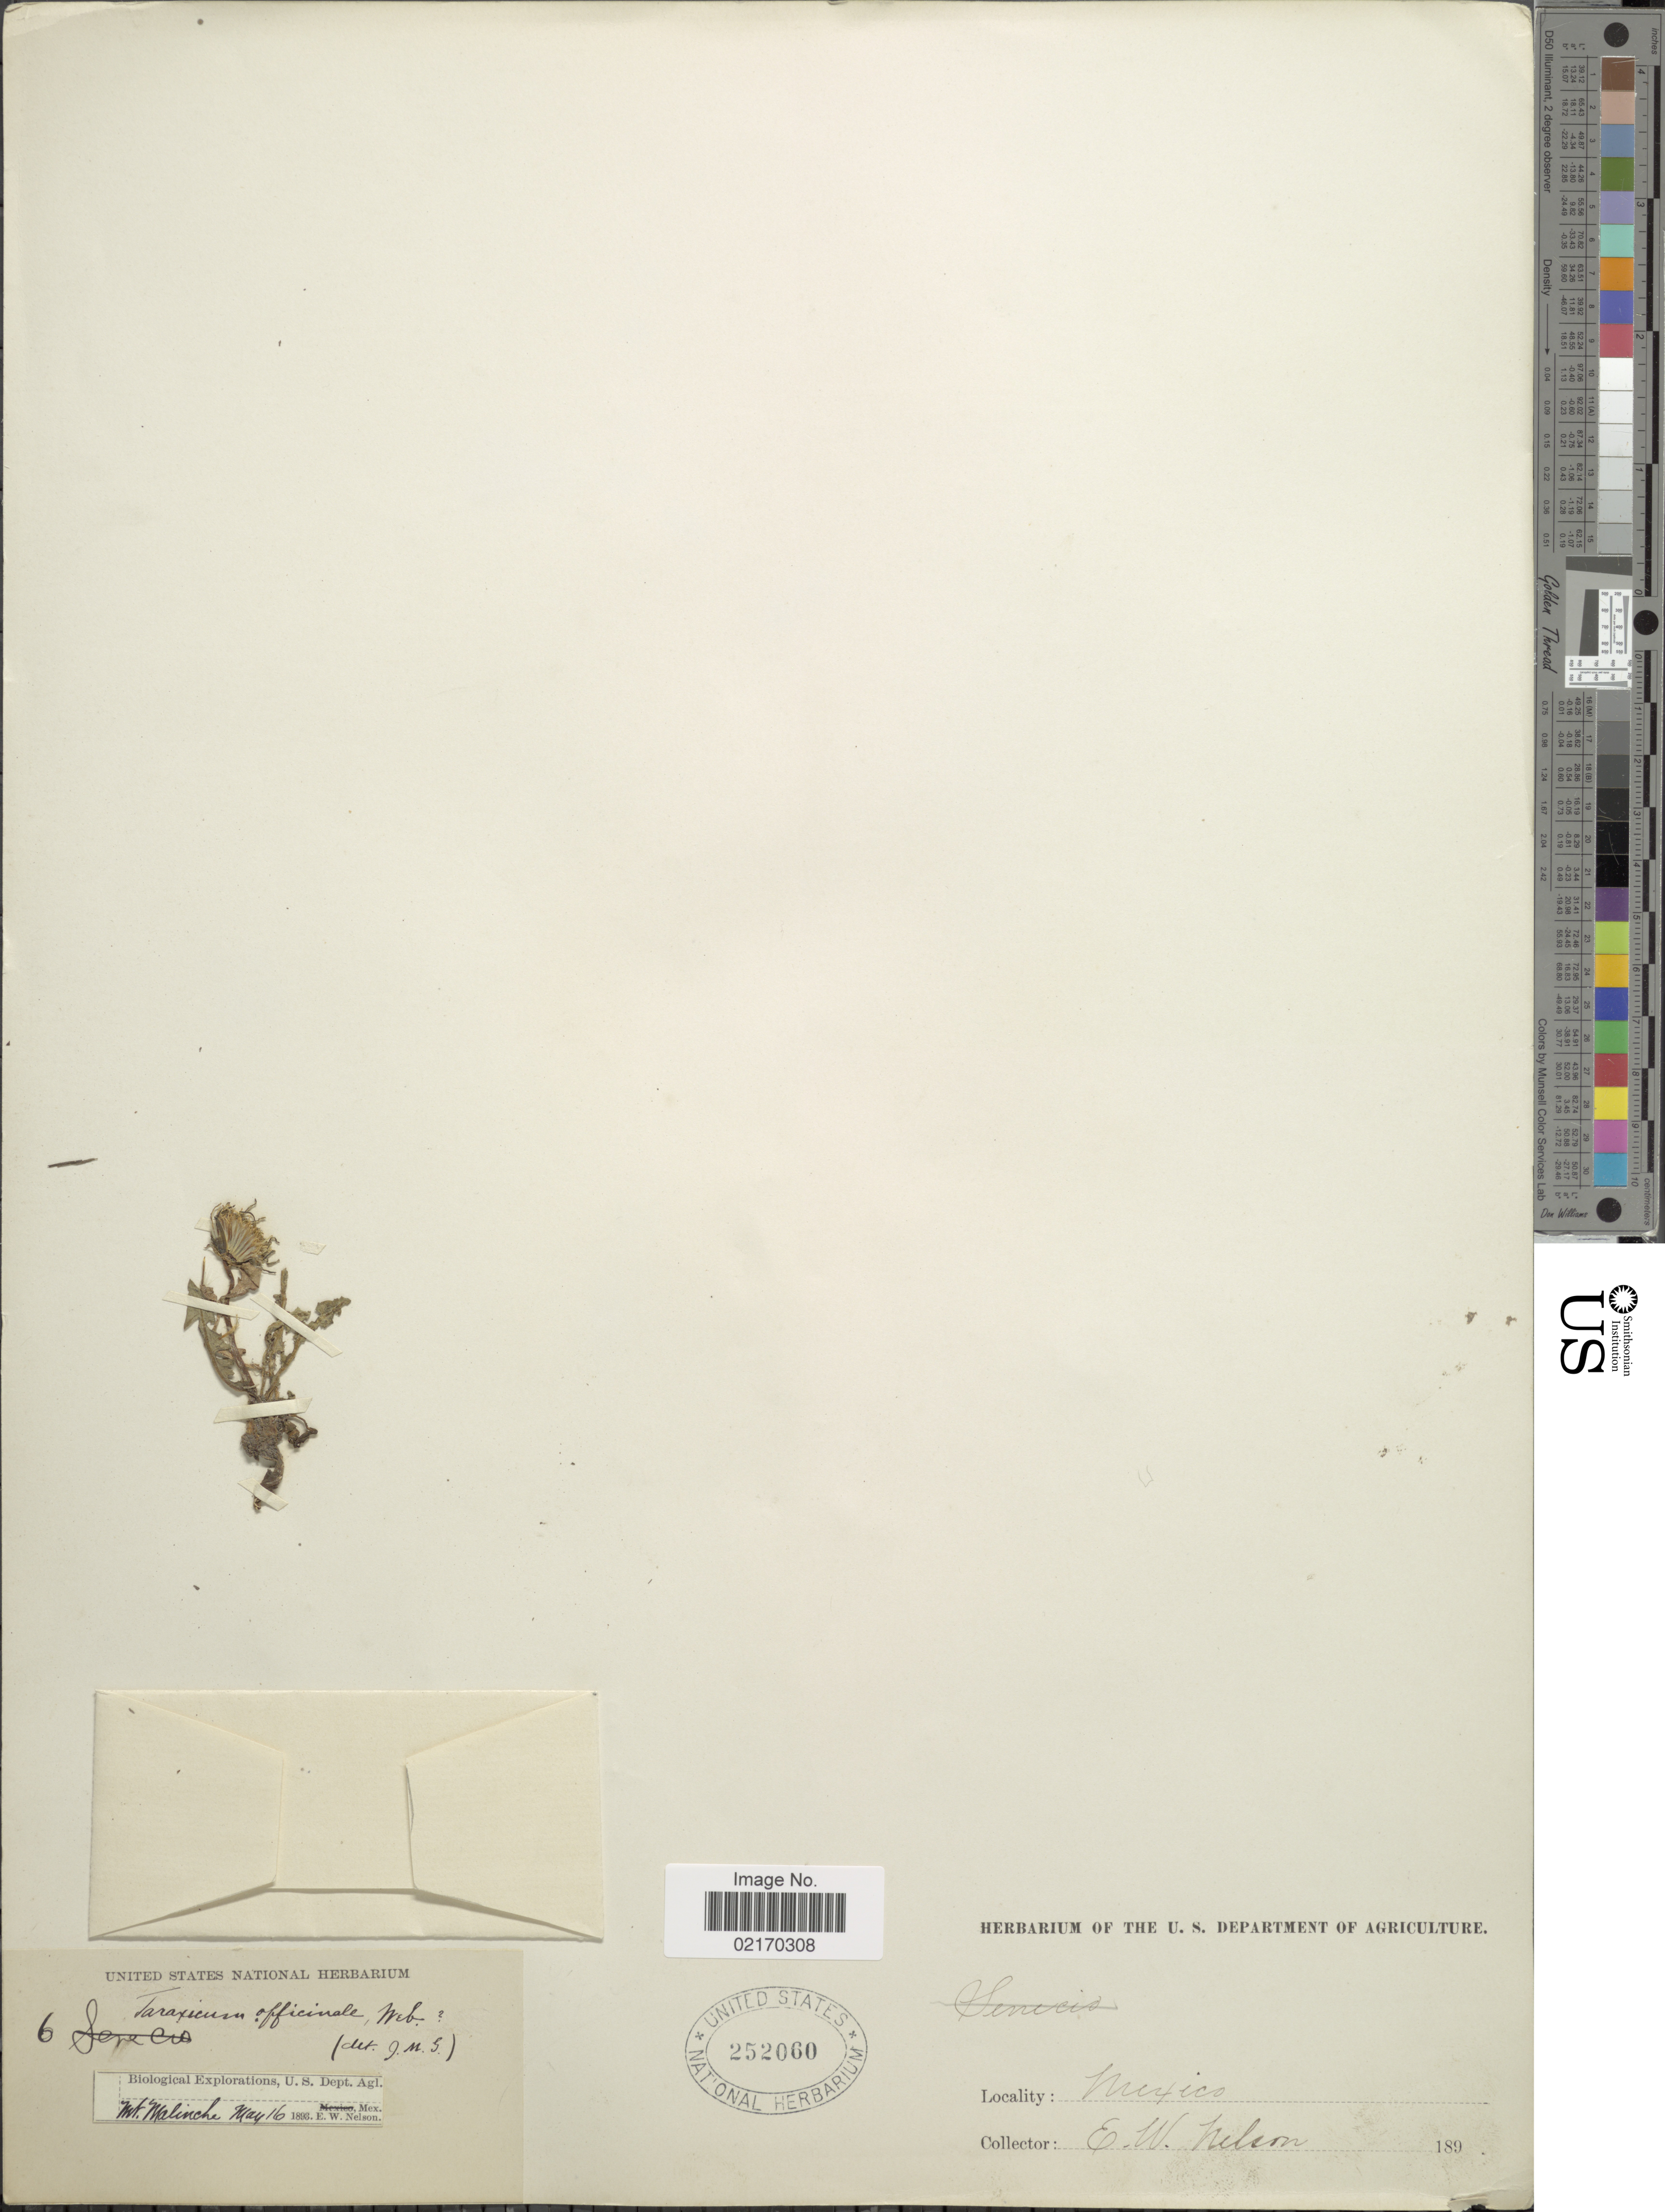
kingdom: Plantae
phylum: Tracheophyta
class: Magnoliopsida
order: Asterales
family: Asteraceae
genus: Taraxacum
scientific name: Taraxacum officinale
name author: G.H. Weber ex F.H. Wigg.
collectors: E. W. Nelson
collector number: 6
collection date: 1893-05-16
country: Mexico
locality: Mt. Malinche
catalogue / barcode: US 252060